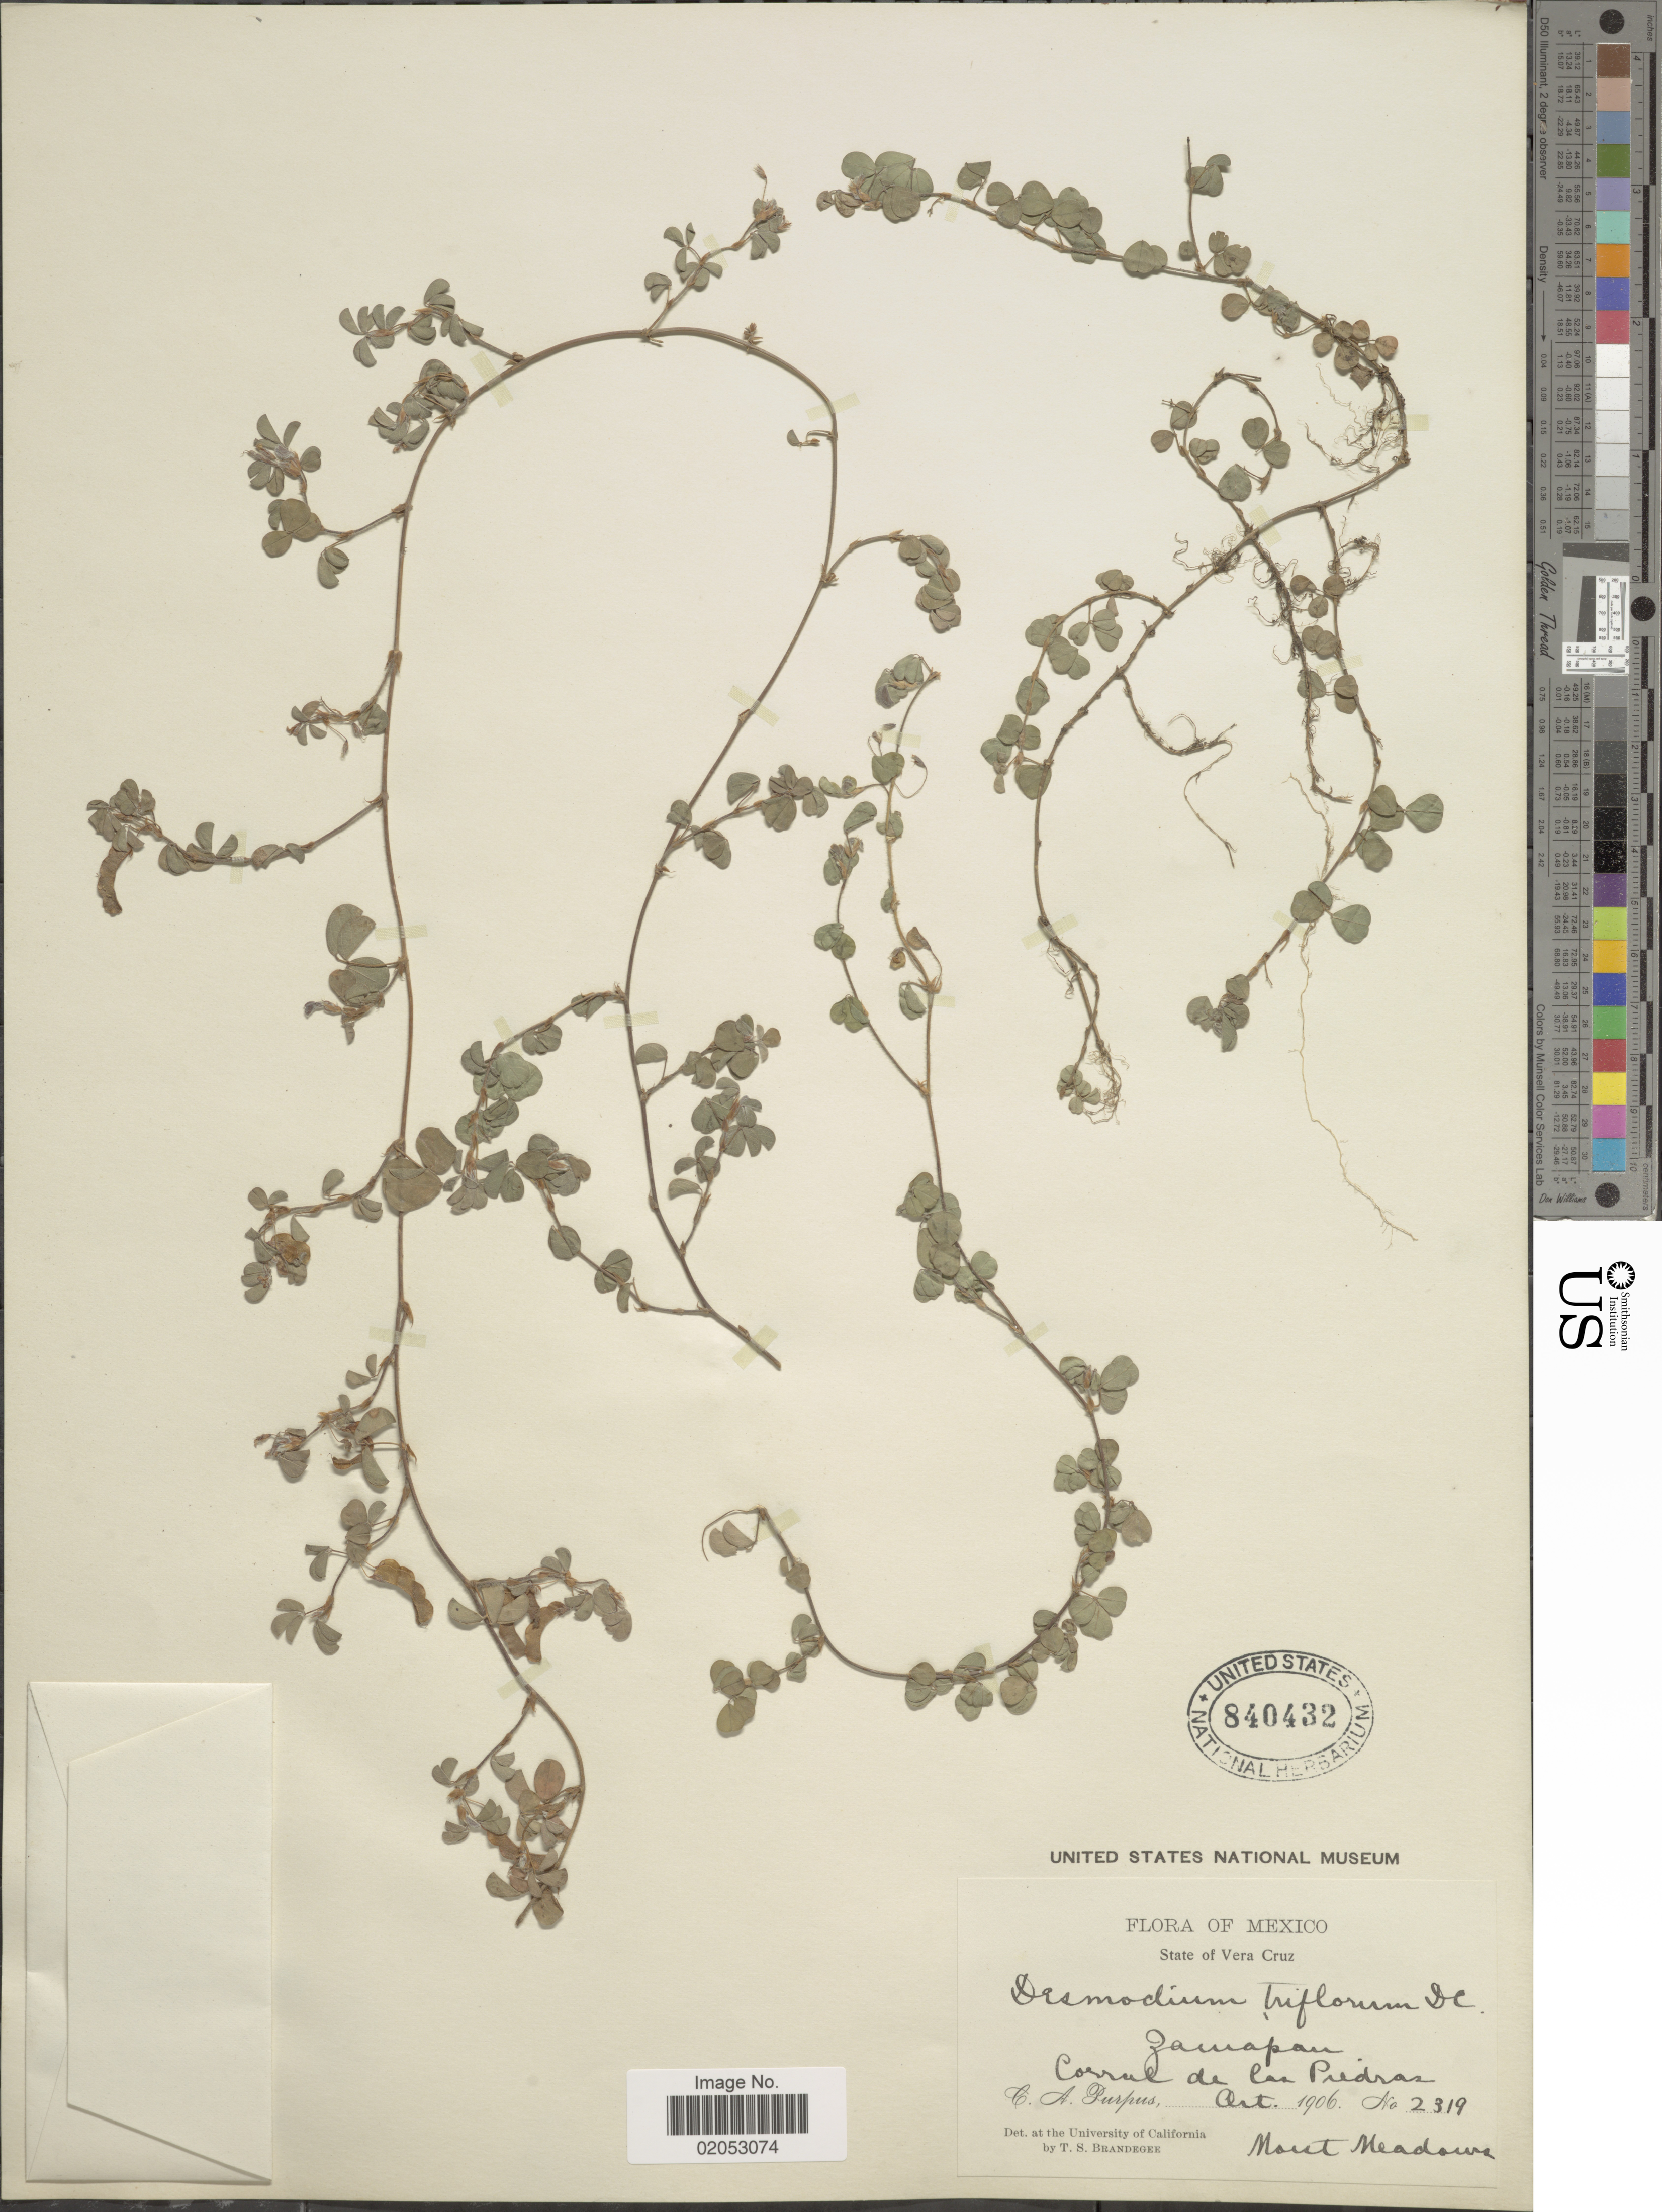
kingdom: Plantae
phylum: Tracheophyta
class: Magnoliopsida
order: Fabales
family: Fabaceae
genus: Grona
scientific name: Grona triflora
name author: (L.) H. Ohashi & K. Ohashi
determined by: Strong, Mark T., (BOT), Smithsonian Institution - National Museum of Natural History (UNITED STATES)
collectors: C. A. Purpus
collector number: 2319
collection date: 1906-10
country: Mexico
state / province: Veracruz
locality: State of Vera Cruz. Zacuapan. Corral de las Piedras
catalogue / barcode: US 840432